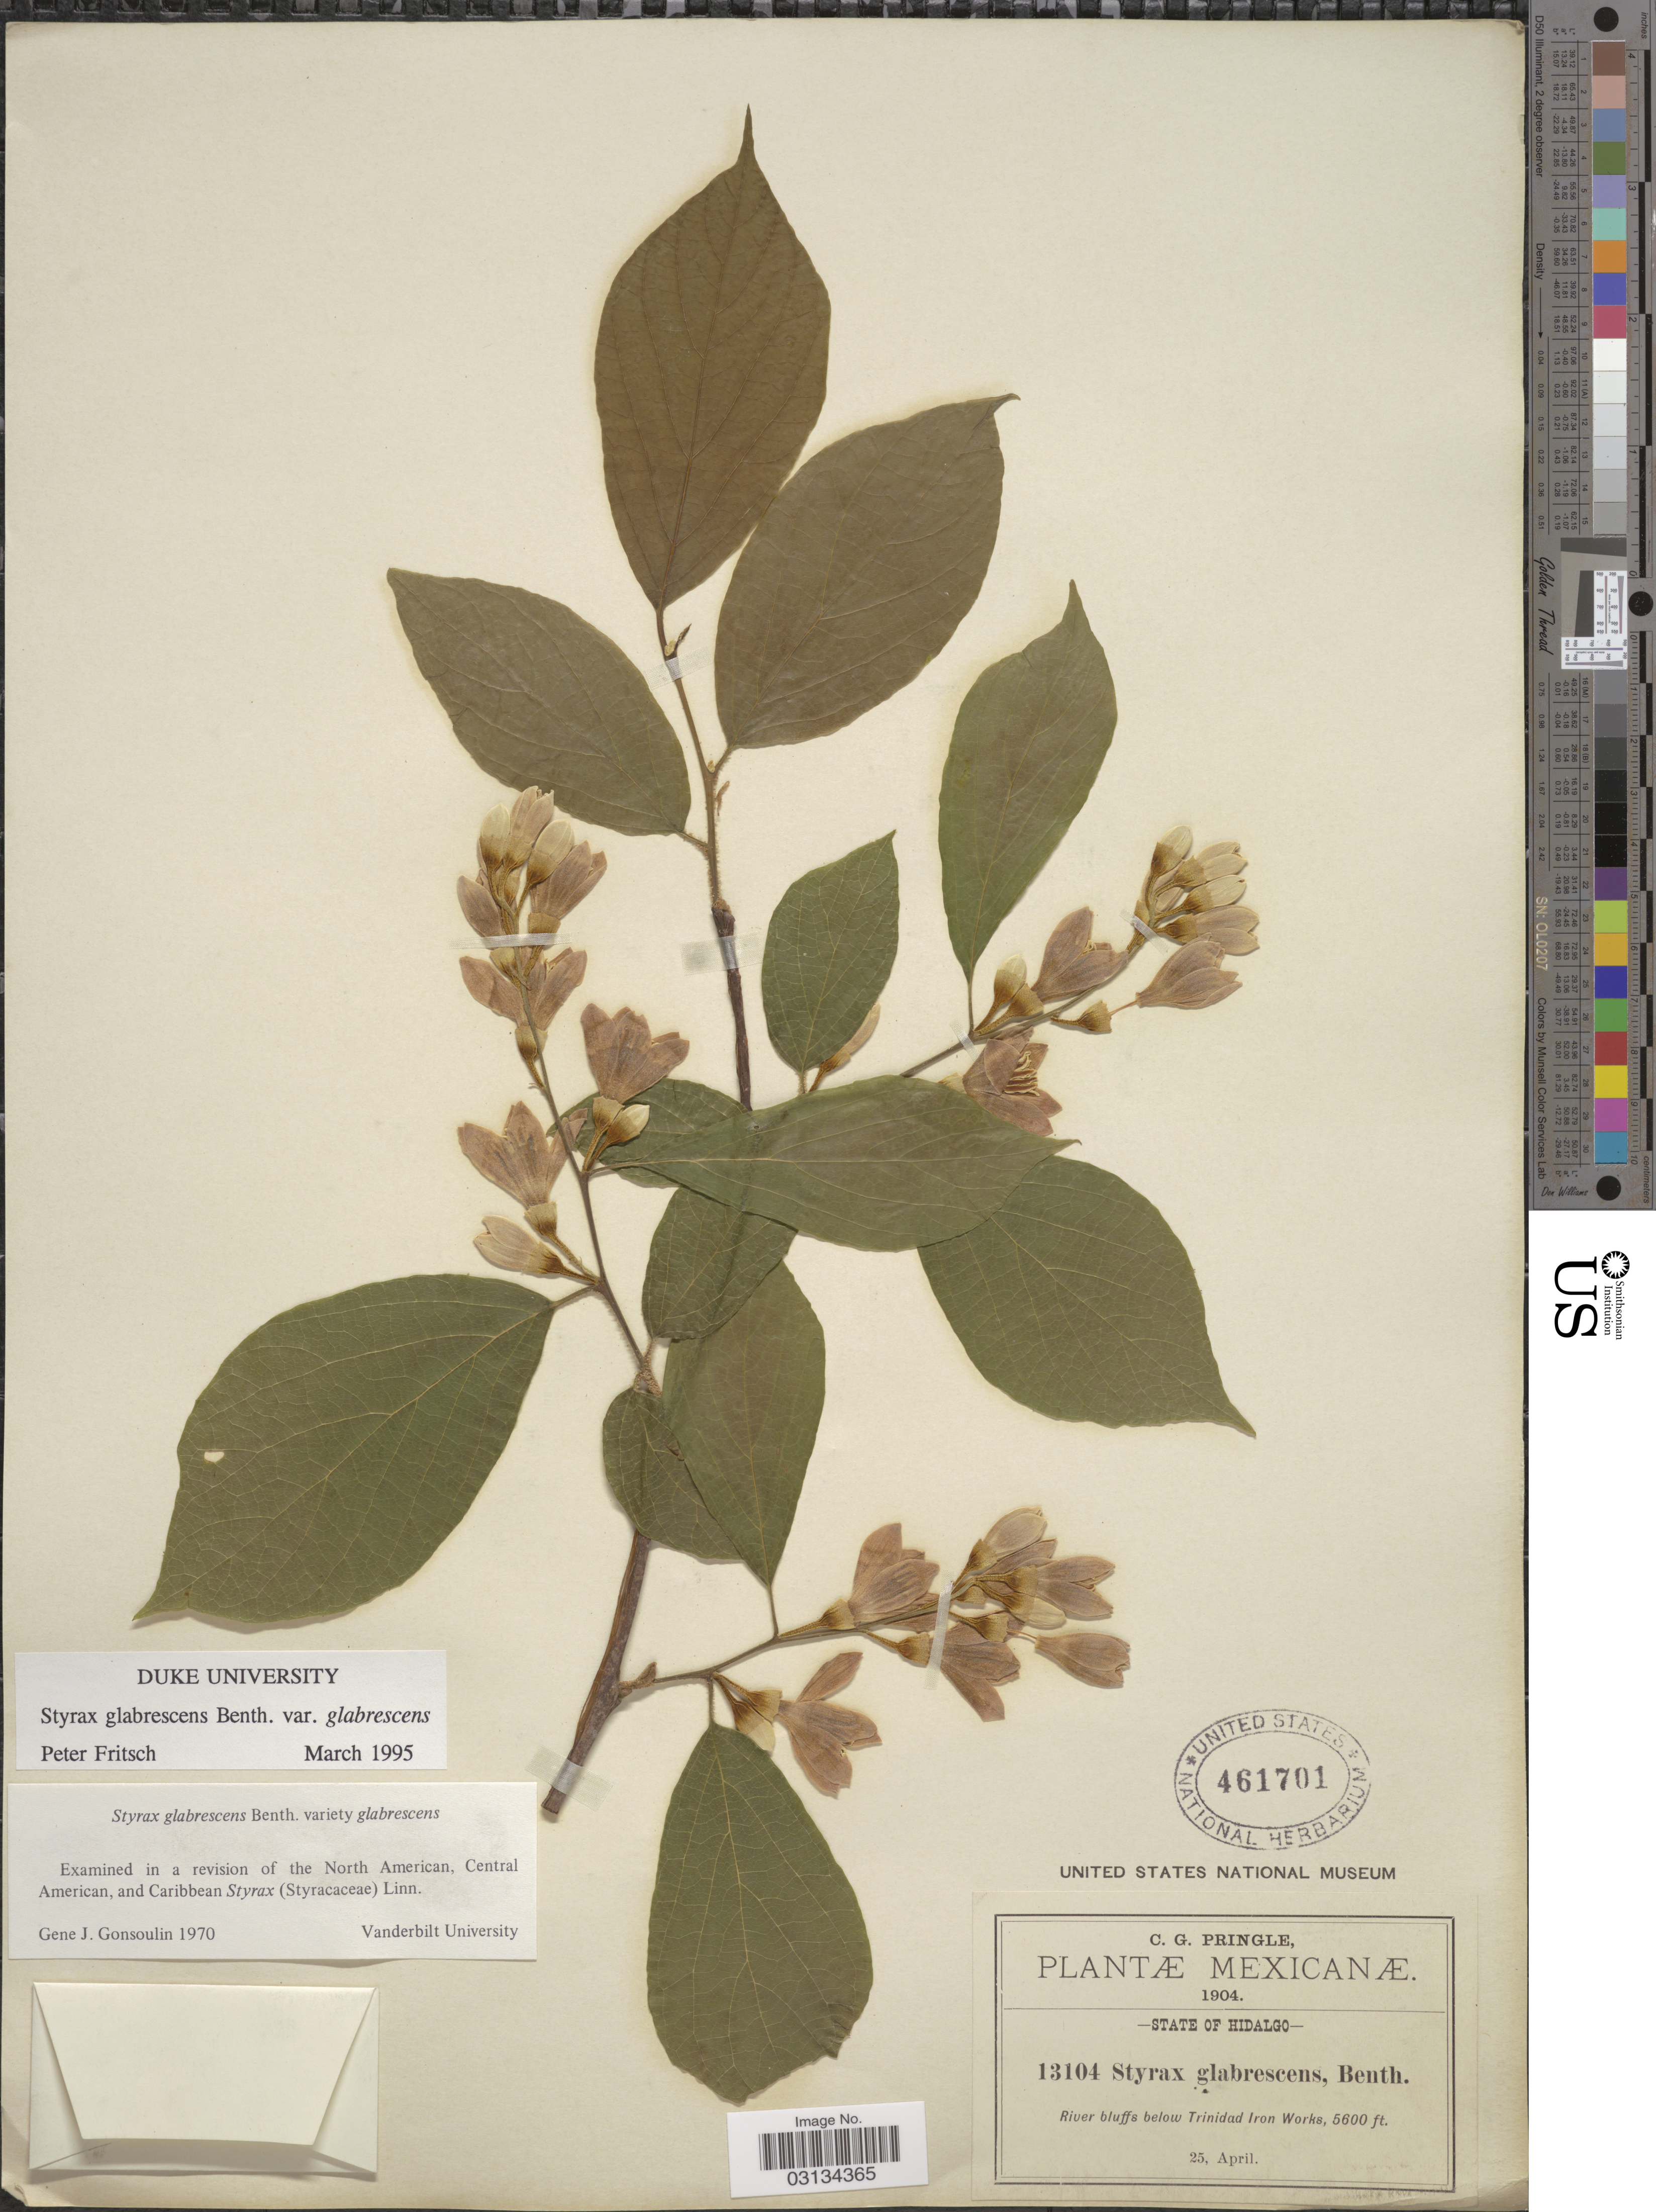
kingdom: Plantae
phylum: Tracheophyta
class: Magnoliopsida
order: Ericales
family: Styracaceae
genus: Styrax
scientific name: Styrax glabrescens Benth. var. glabrescens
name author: Benth.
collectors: C. G. Pringle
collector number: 13104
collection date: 1904-04-25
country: Mexico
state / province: Hidalgo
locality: State of Hidalgo. River bluffs below Trinidad Iron Works.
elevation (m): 1707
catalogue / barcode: US 461701